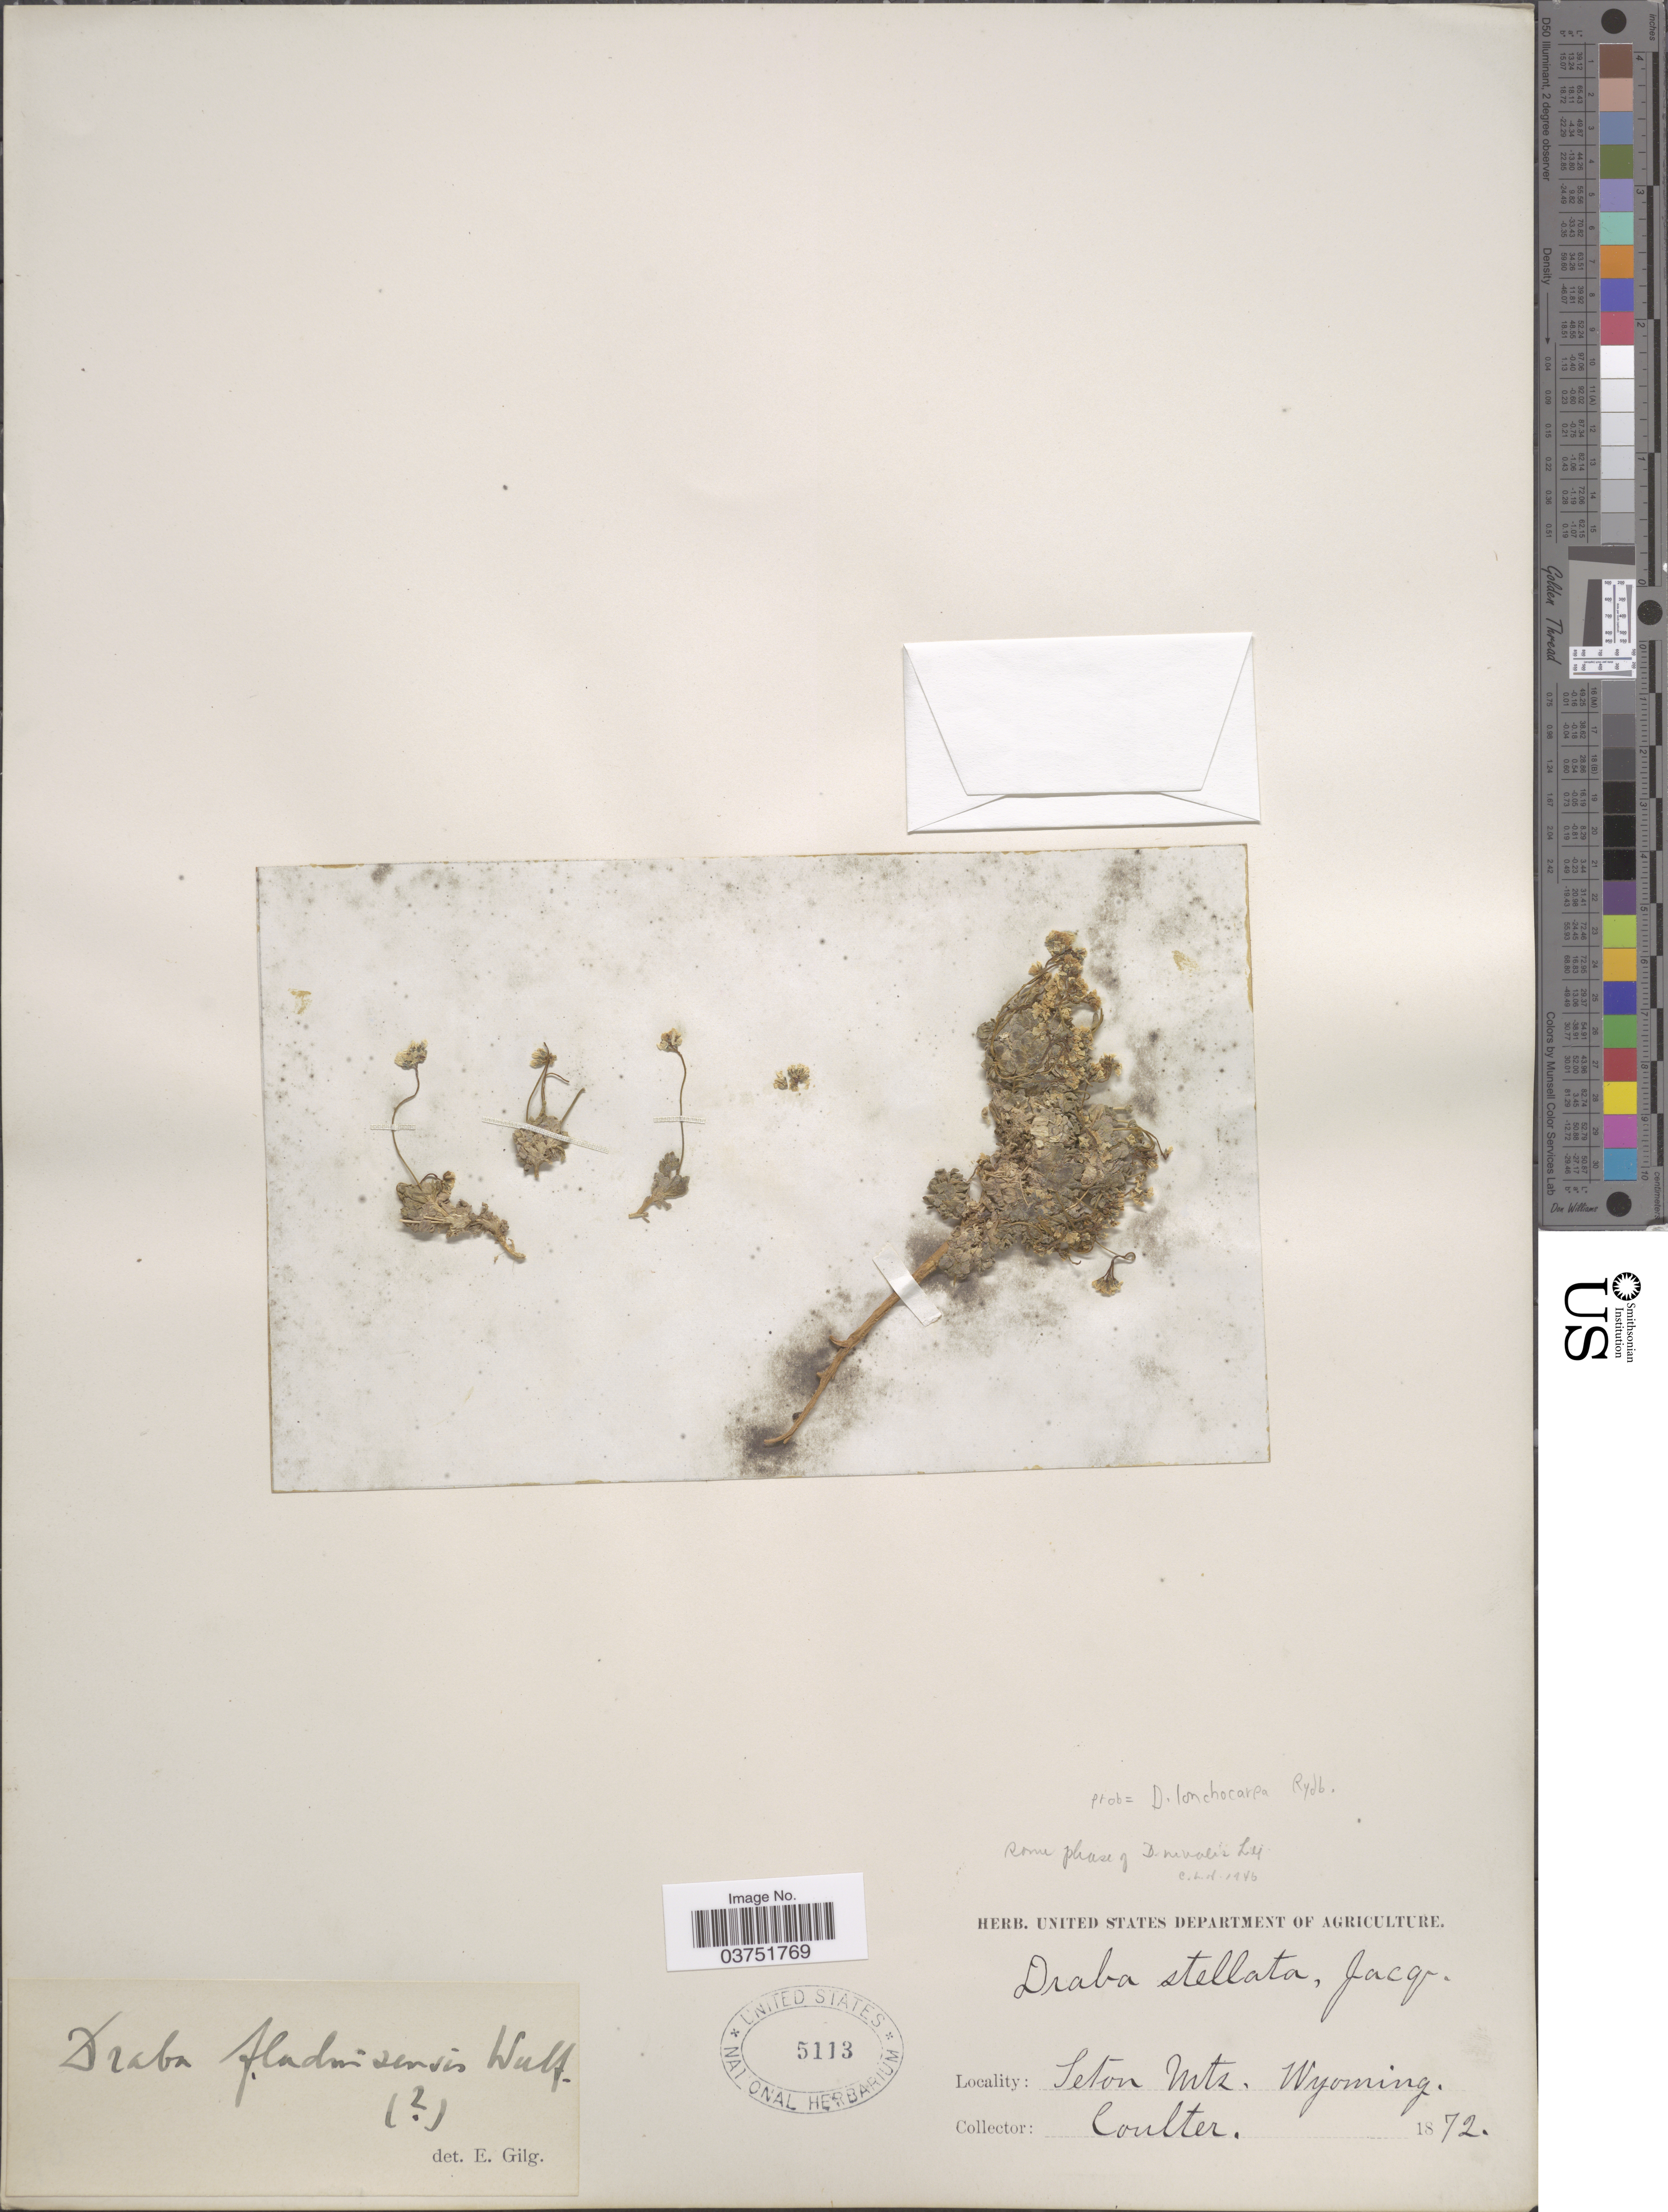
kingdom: Plantae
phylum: Tracheophyta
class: Magnoliopsida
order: Brassicales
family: Brassicaceae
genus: Draba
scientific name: Draba lonchocarpa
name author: Rydb.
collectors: -- Coulter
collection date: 1872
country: United States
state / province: Wyoming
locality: Teton Mts.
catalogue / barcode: US 5113